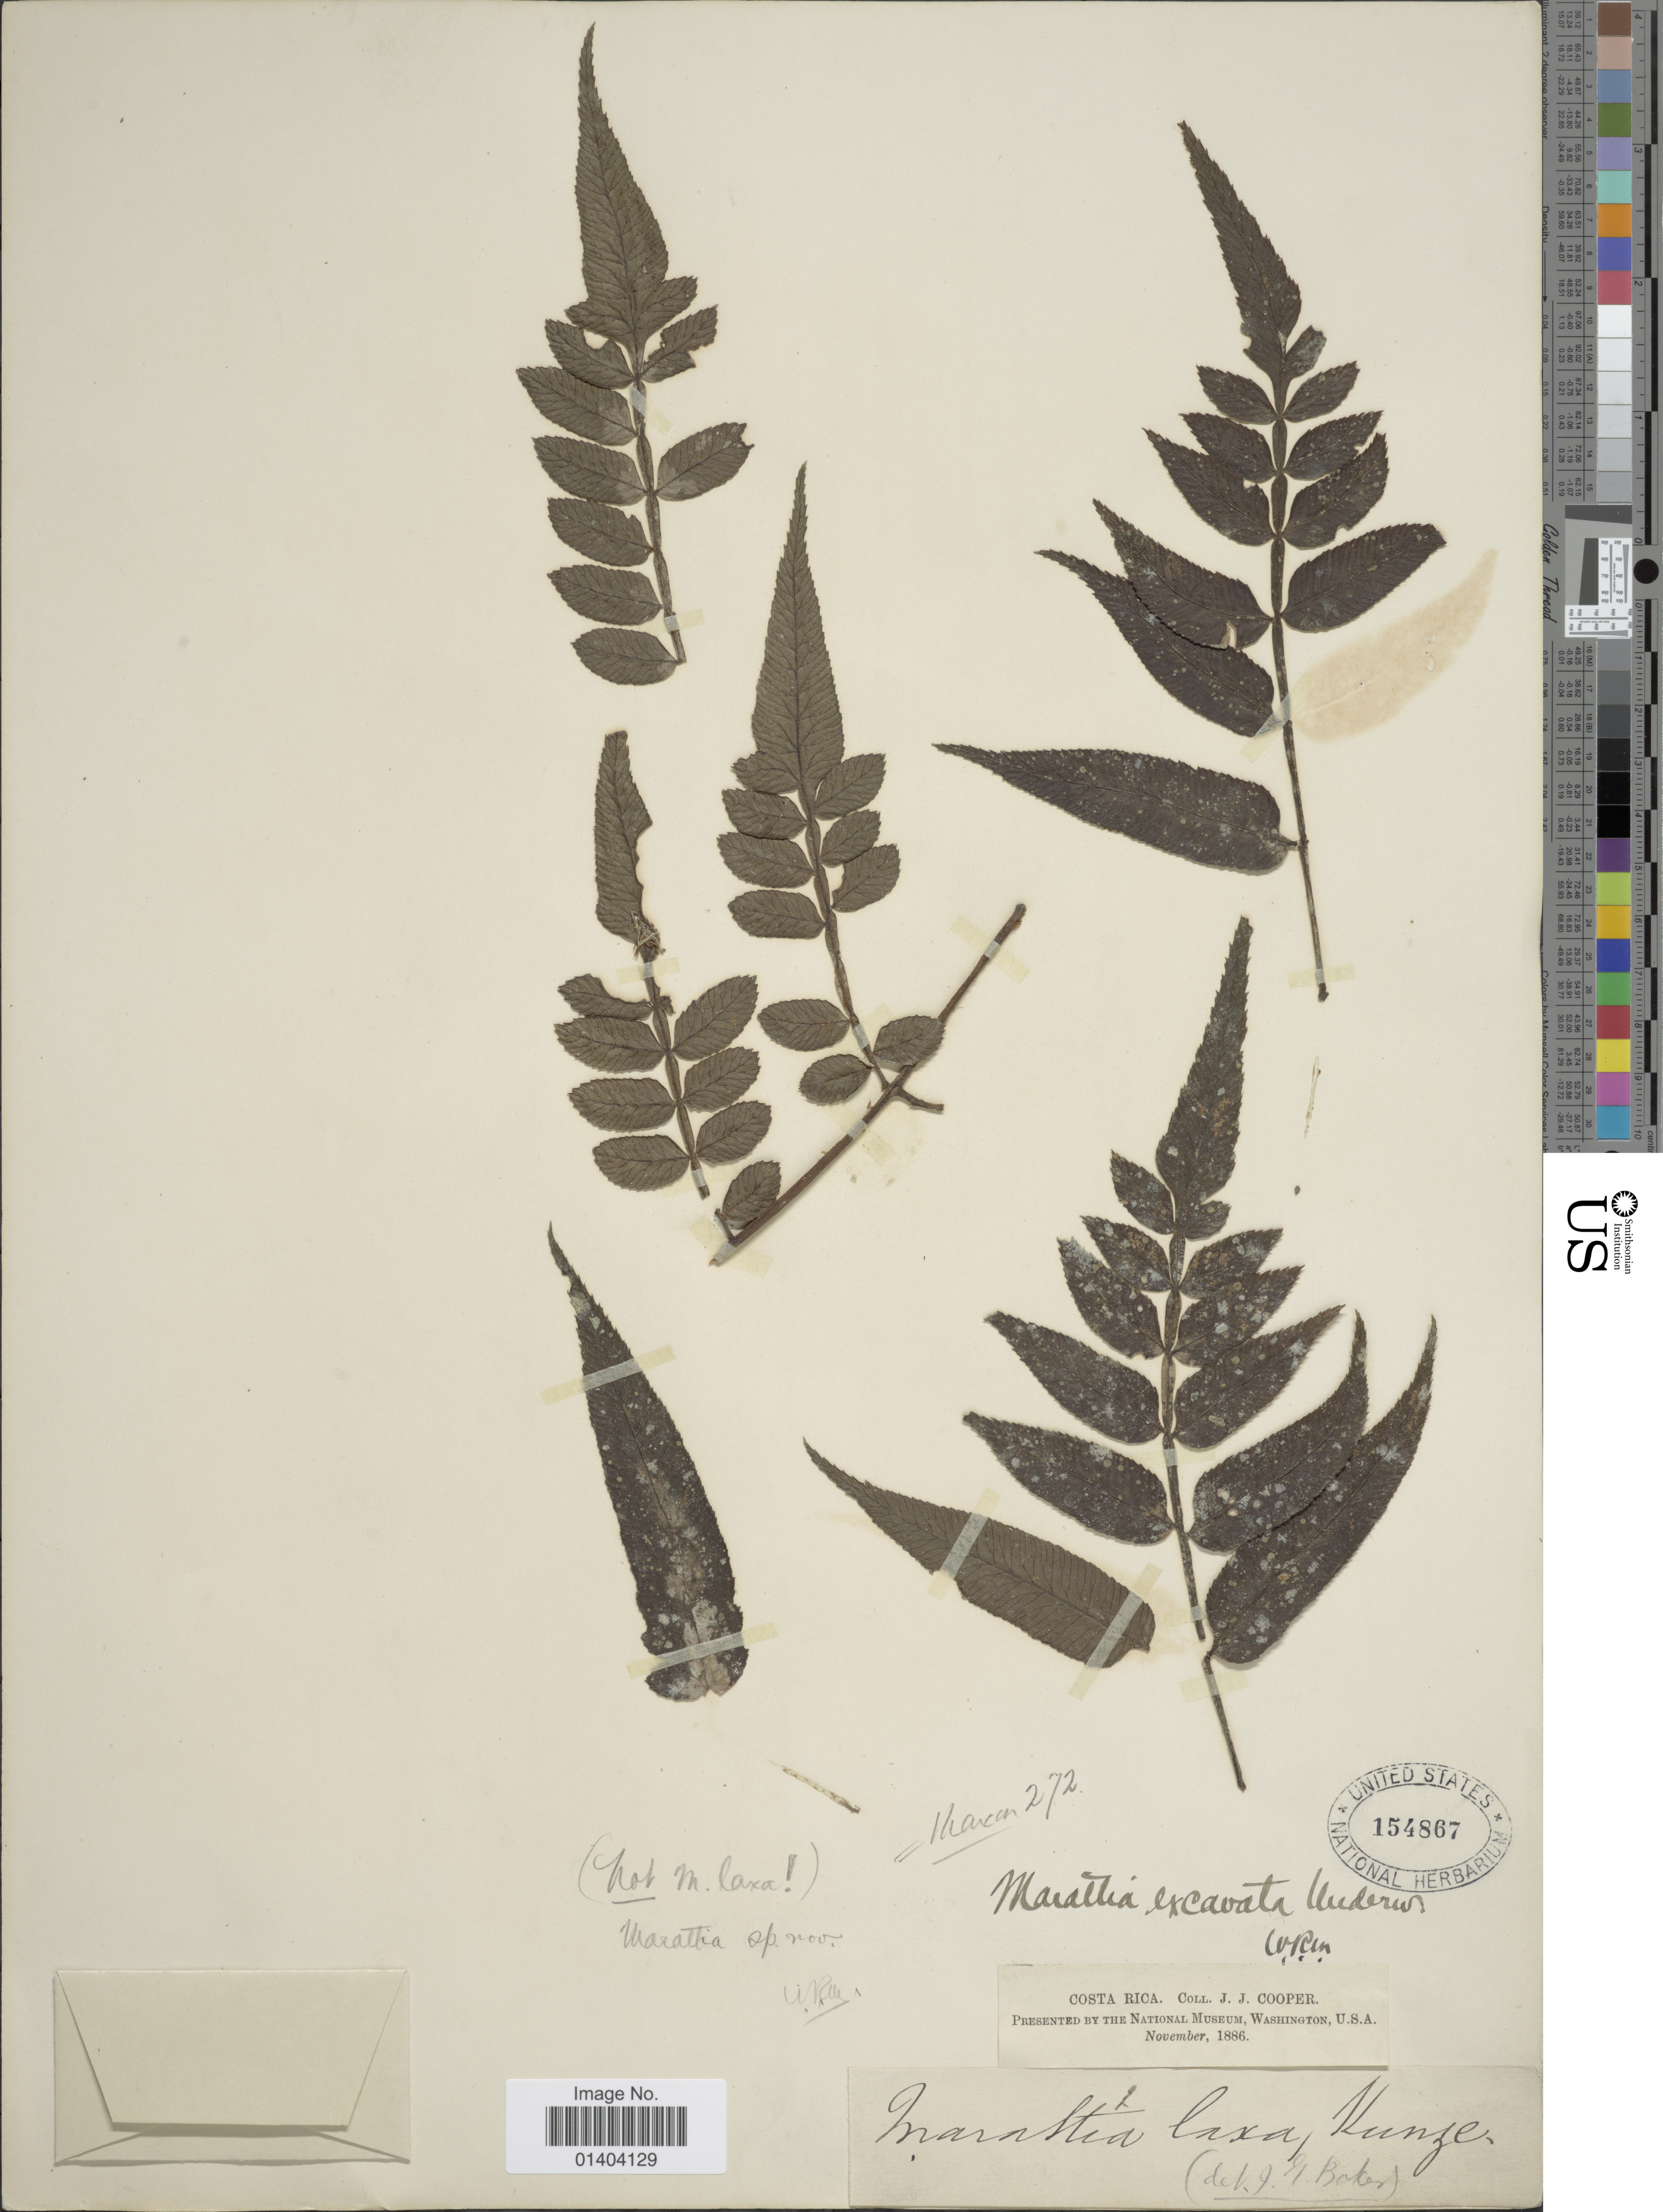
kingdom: Plantae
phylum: Tracheophyta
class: Polypodiopsida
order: Marattiales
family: Marattiaceae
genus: Marattia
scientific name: Marattia excavata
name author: Underw.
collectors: J. J. Cooper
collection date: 1886-11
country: Costa Rica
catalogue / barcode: US 154867